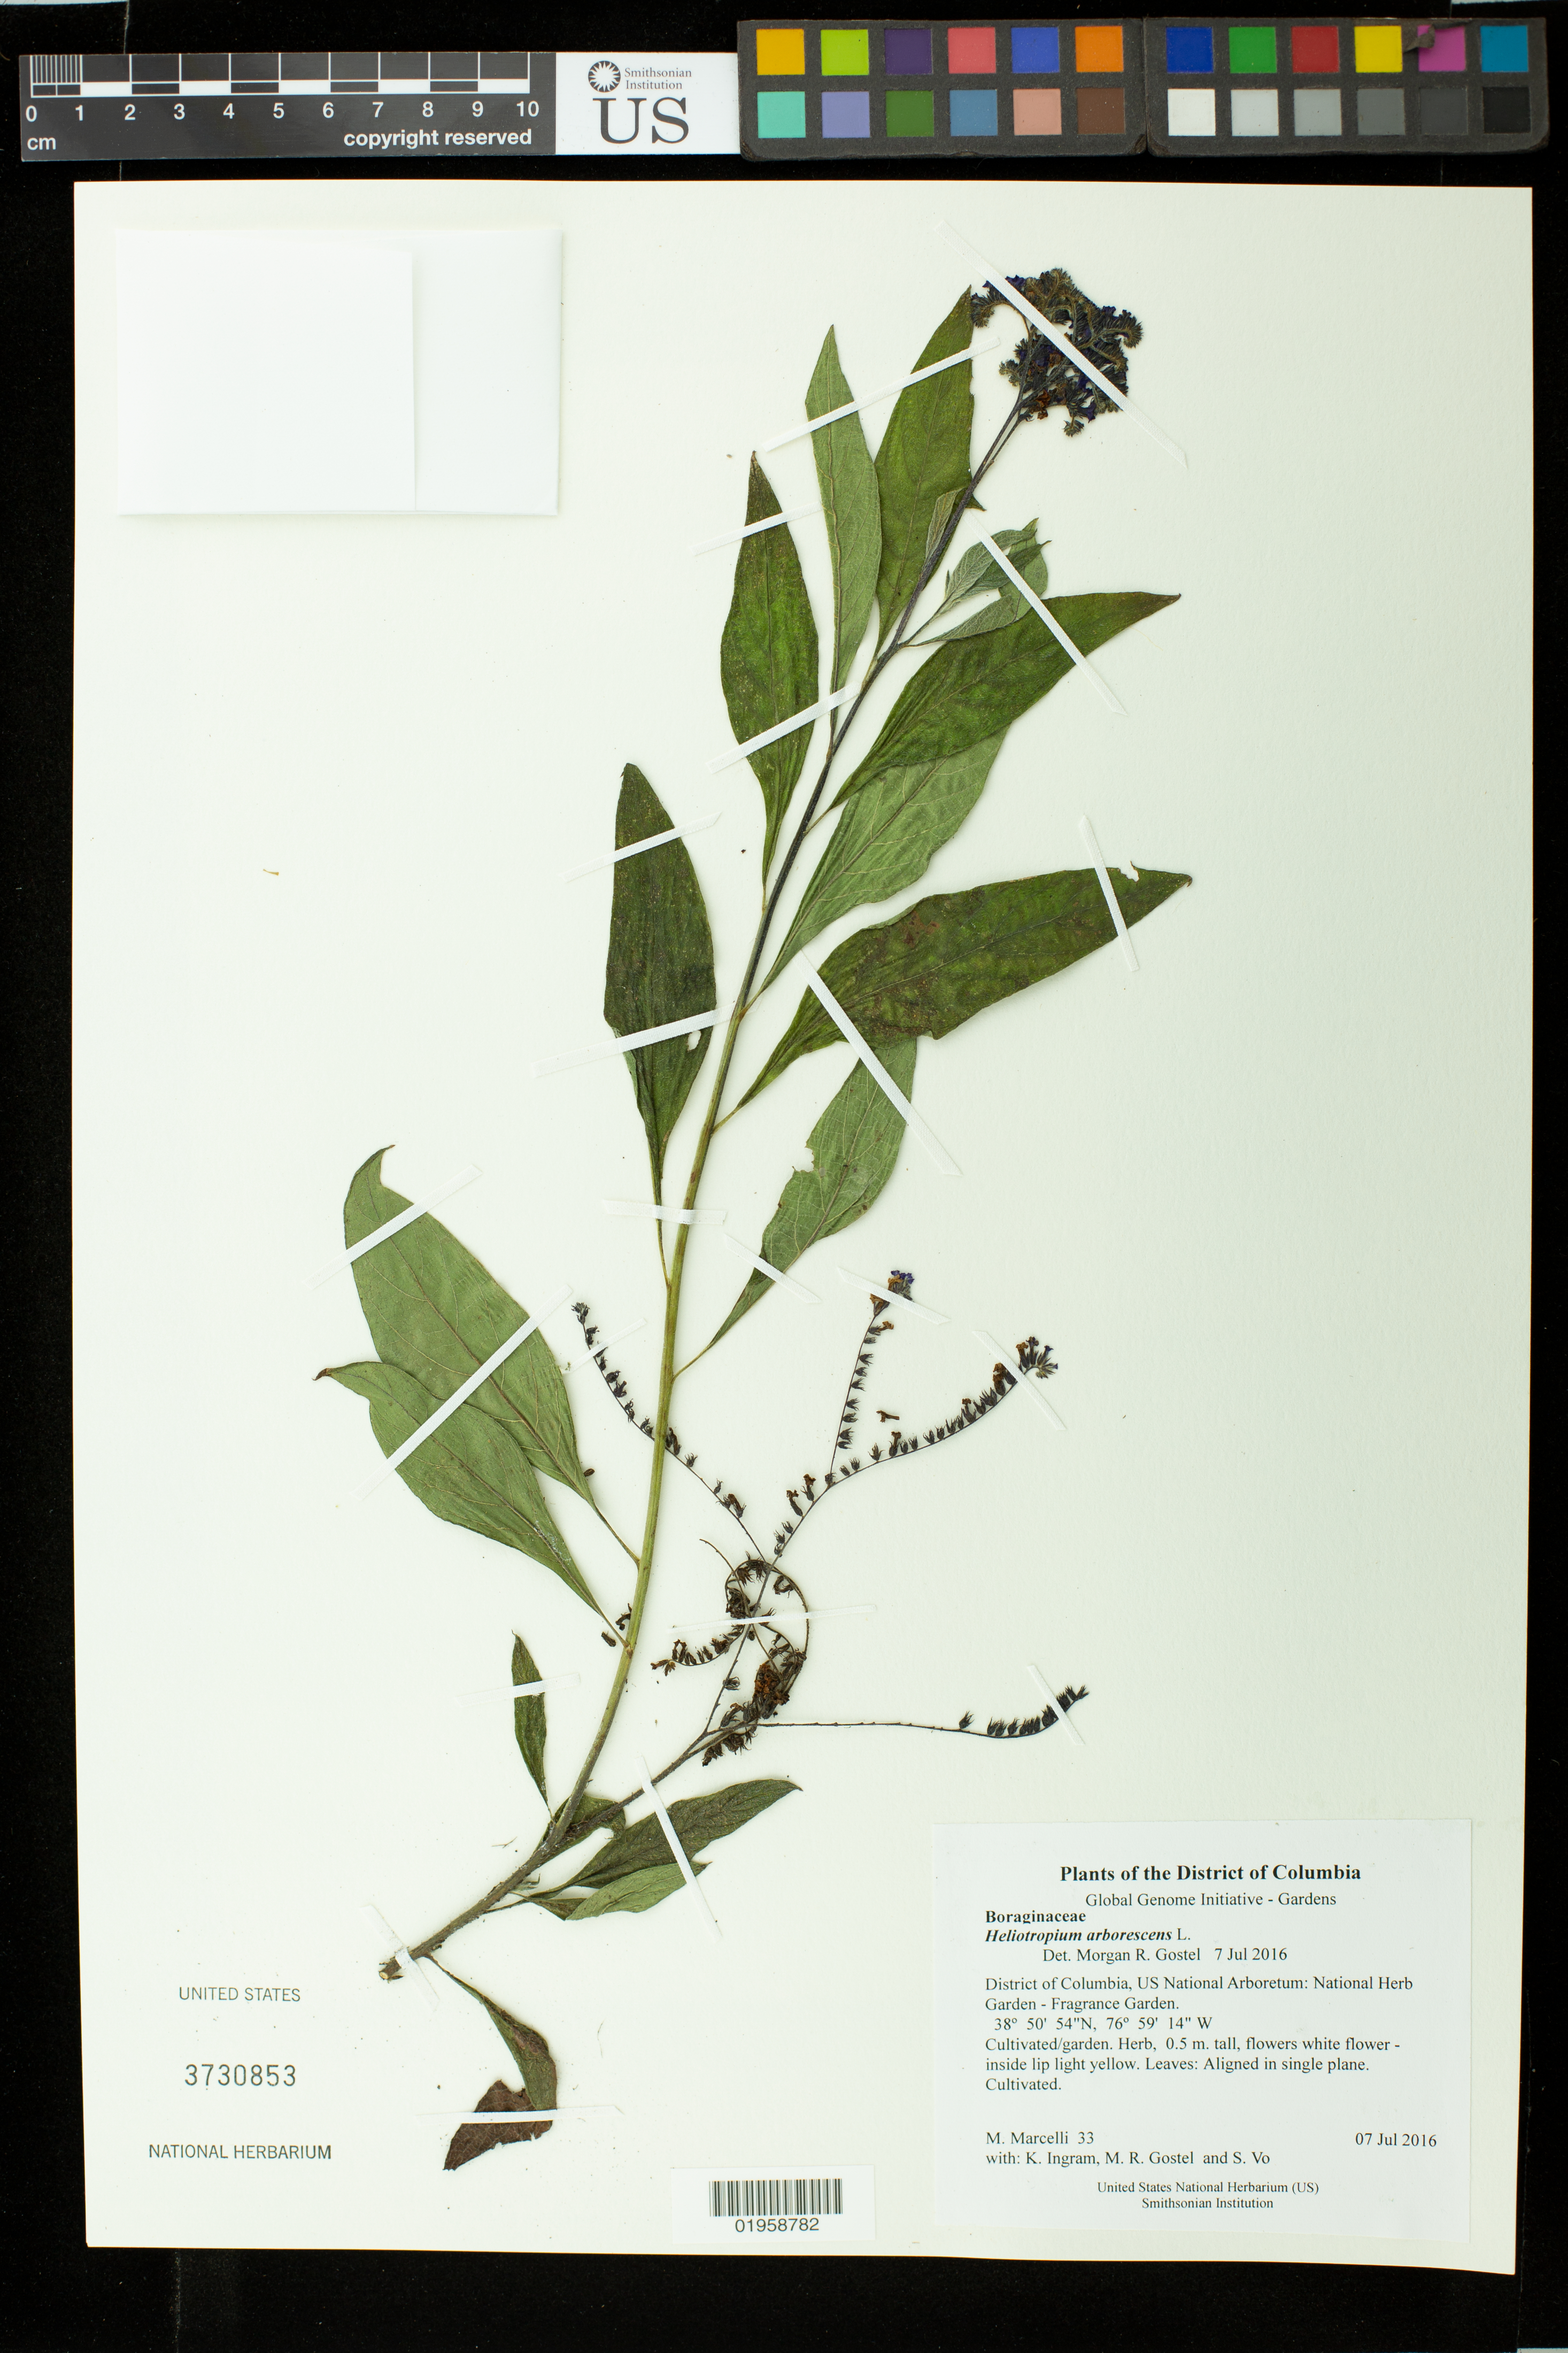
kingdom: Plantae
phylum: Tracheophyta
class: Magnoliopsida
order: Boraginales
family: Heliotropiaceae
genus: Heliotropium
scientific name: Heliotropium arborescens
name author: L.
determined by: Gostel, Morgan R., (BRIT), Botanical Research Institute of Texas (UNITED STATES)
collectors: M. Marcelli, K. S. Ingram, M. R. Gostel & S. Vo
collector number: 33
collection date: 2016-07-07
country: United States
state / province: District of Columbia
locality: US National Arboretum: National Herb Garden - Fragrance Garden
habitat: Cultivated/garden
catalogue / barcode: US 3730853